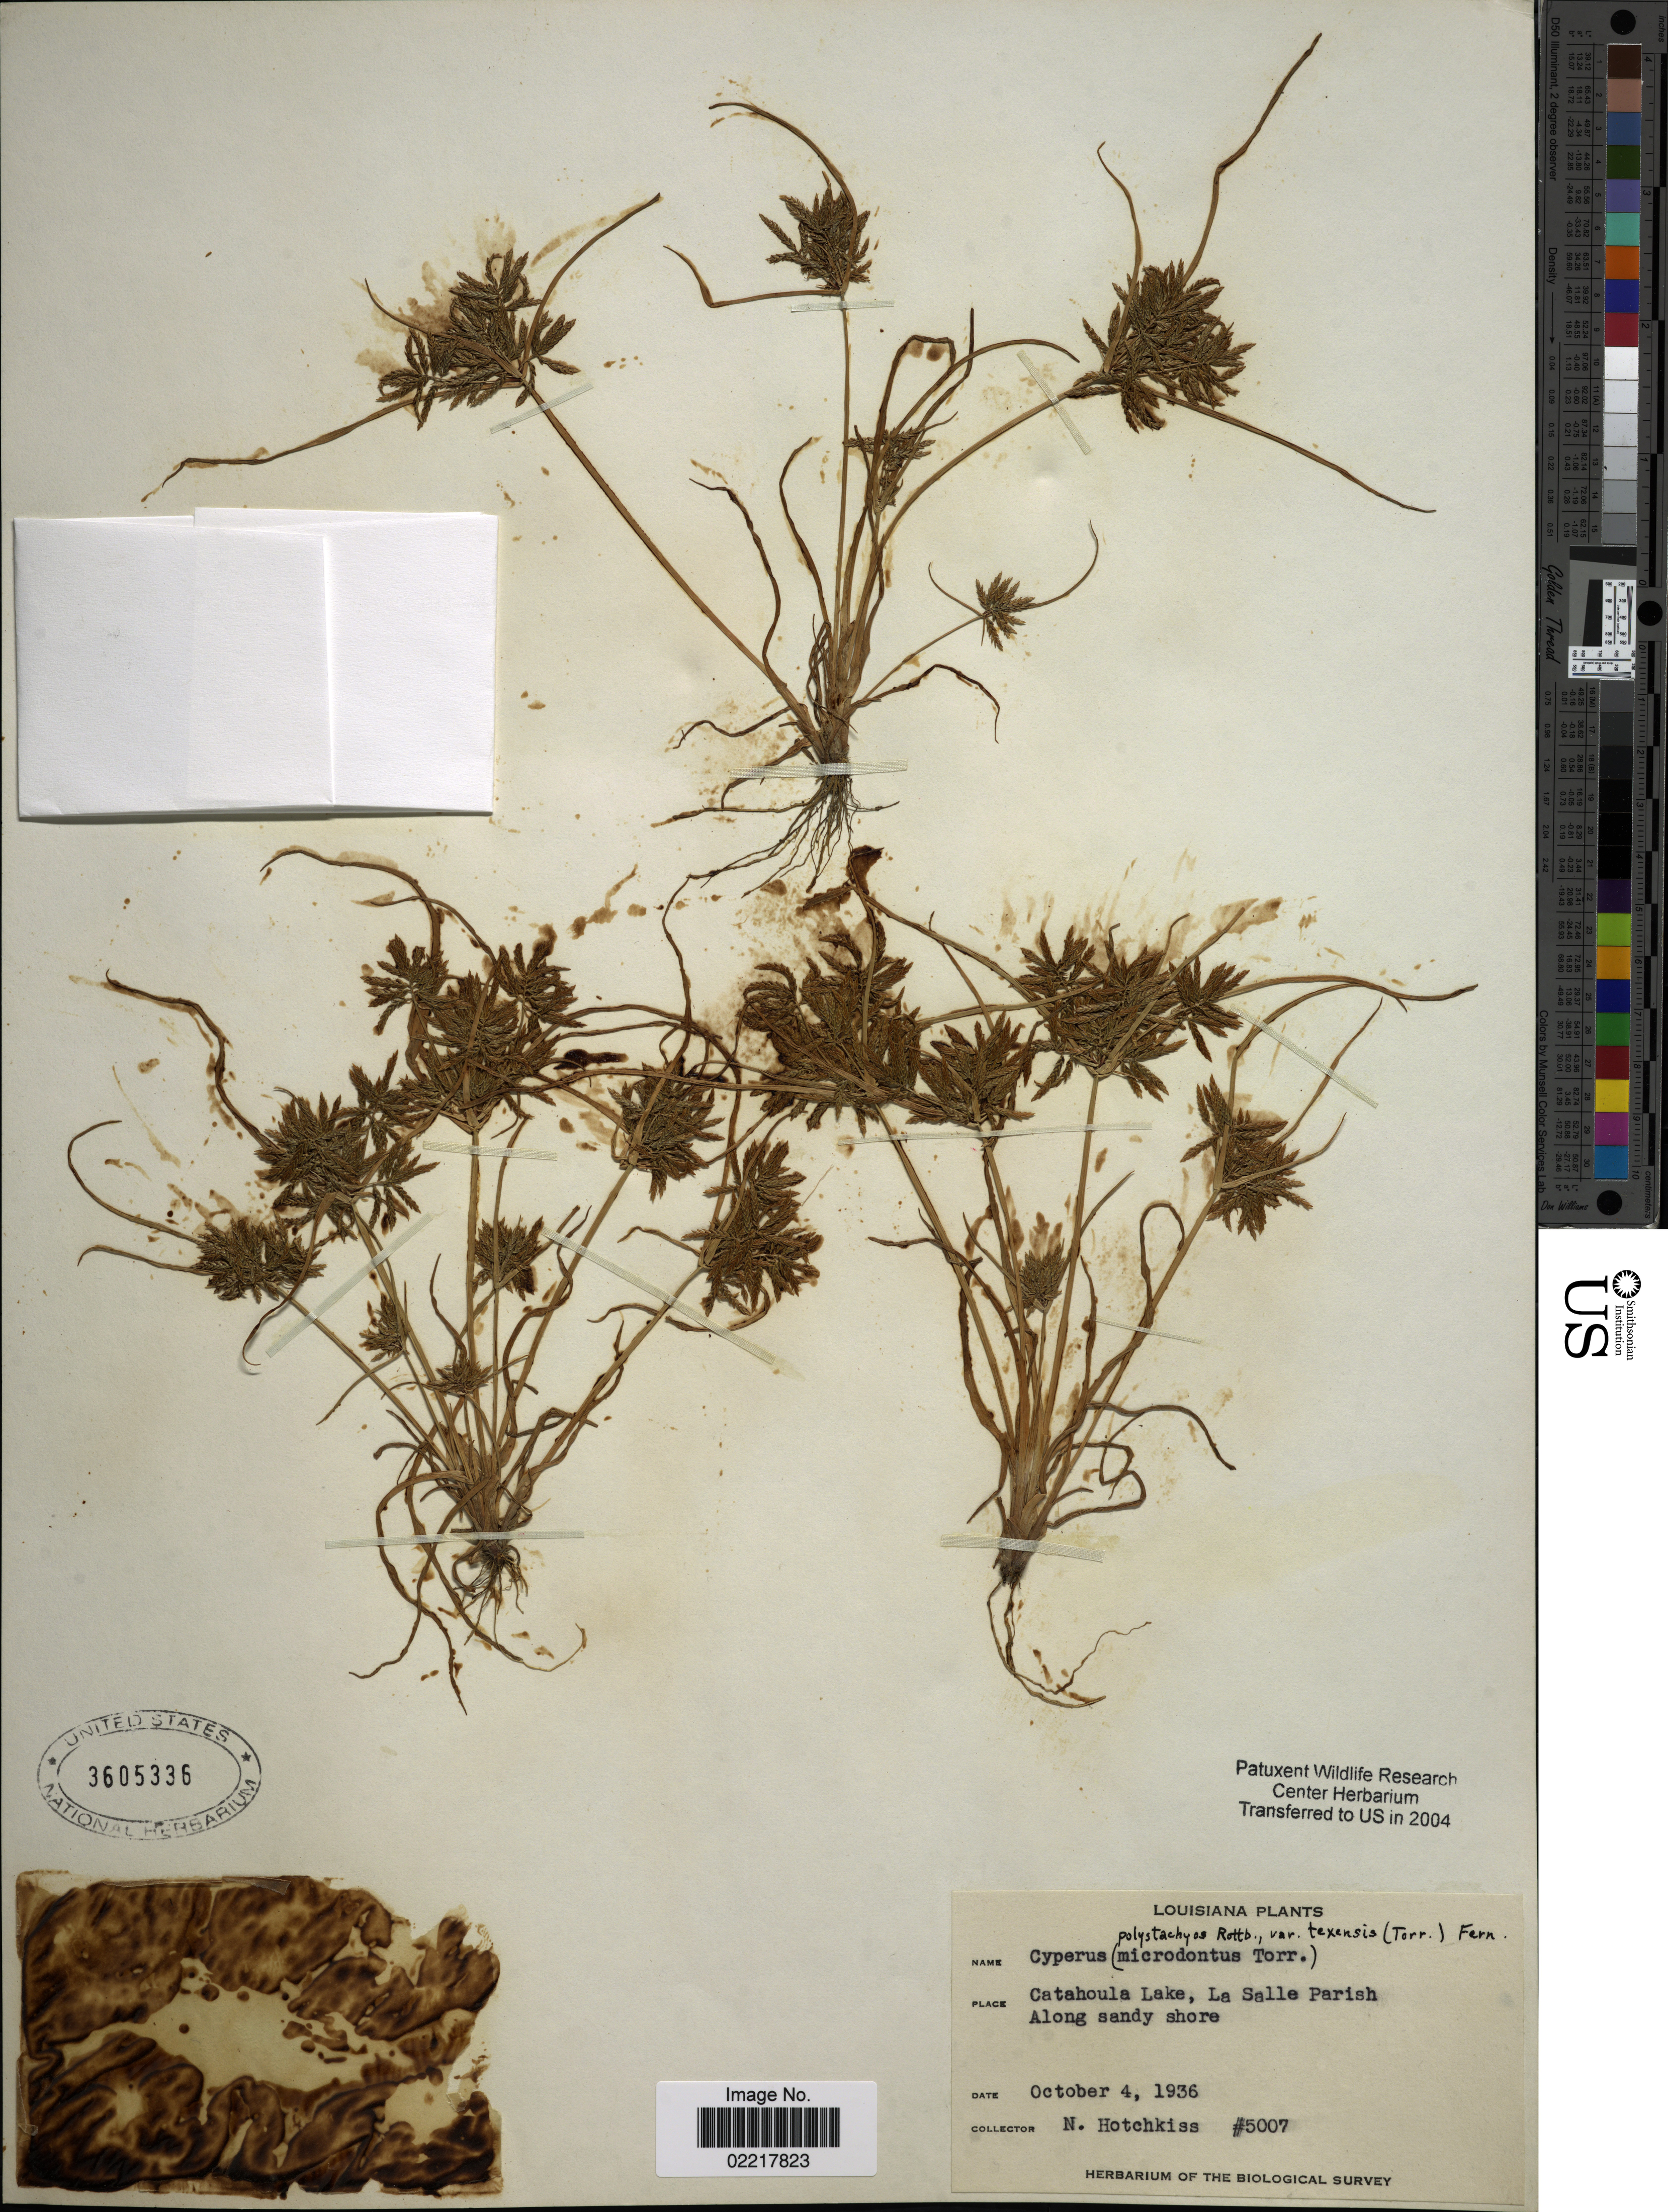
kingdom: Plantae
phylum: Tracheophyta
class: Liliopsida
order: Poales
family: Cyperaceae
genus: Cyperus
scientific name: Cyperus polystachyos var. texensis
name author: (Torr.) Fernald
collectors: N. Hotchkiss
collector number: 5007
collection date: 1936-10-04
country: United States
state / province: Louisiana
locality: Catahoula Lake, La Salle Parish, Along sandy shore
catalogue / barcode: US 3605336